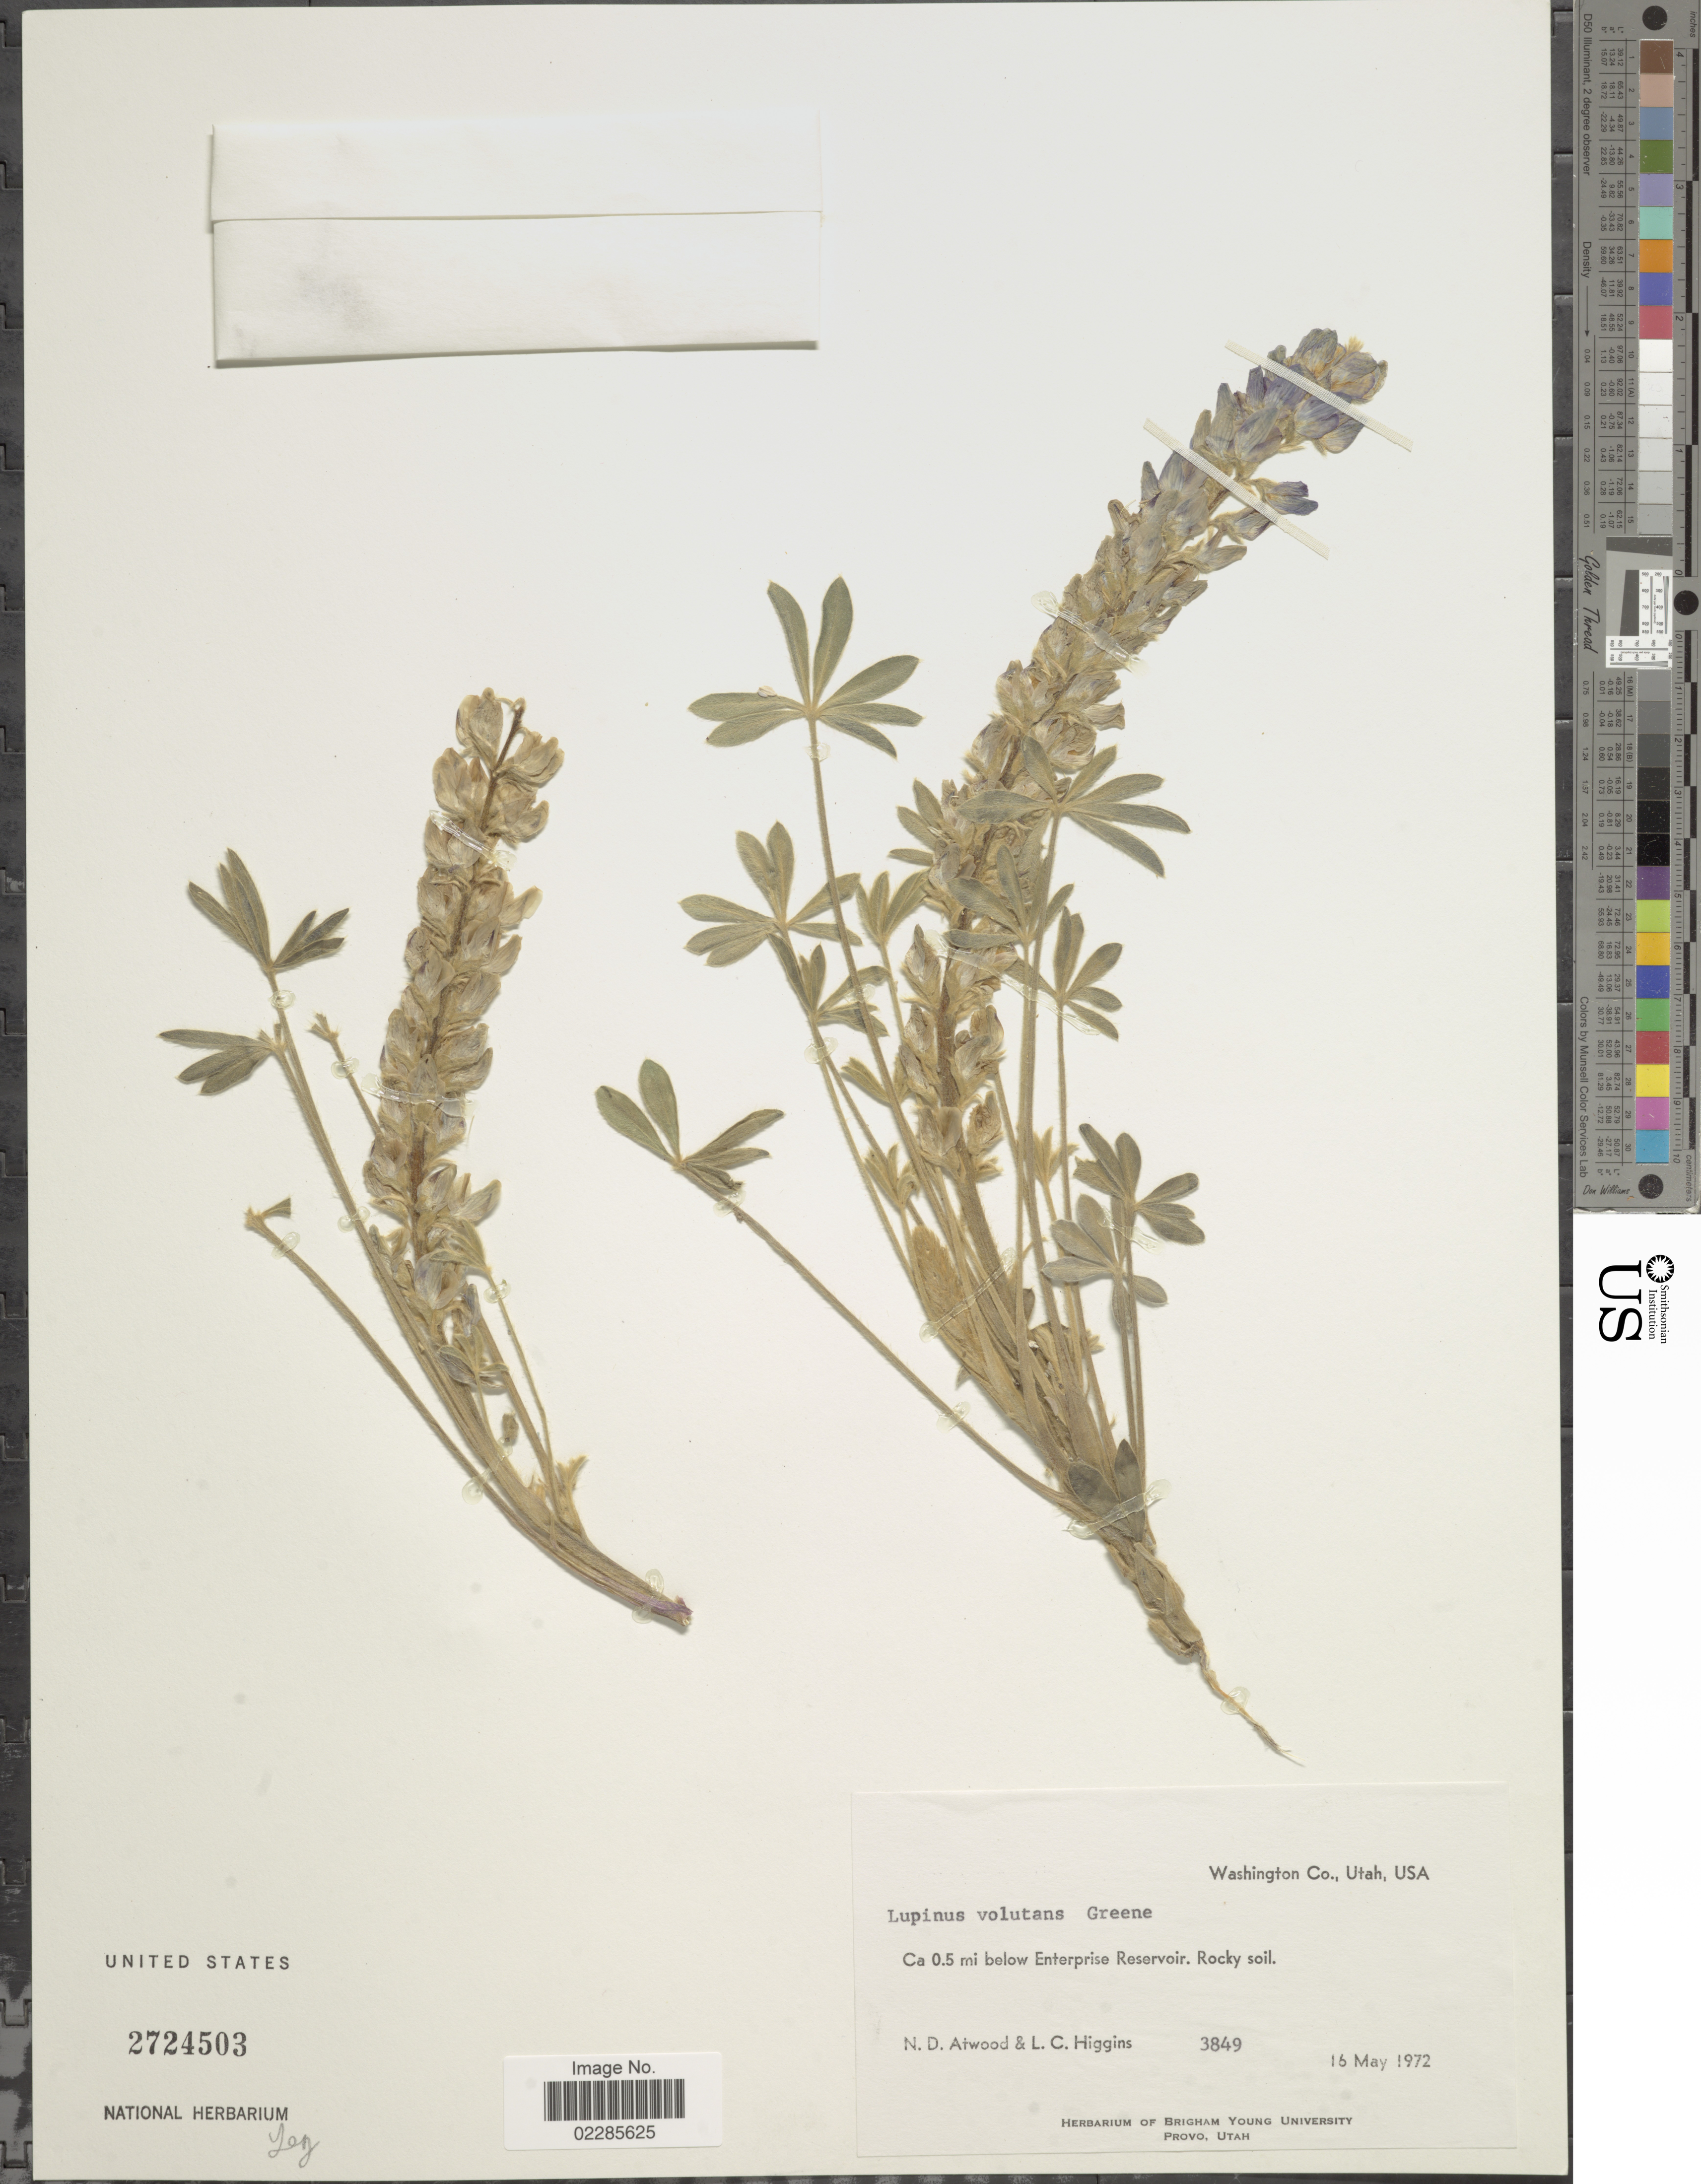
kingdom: Plantae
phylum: Tracheophyta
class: Magnoliopsida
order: Fabales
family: Fabaceae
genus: Lupinus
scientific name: Lupinus lepidus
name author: Douglas ex Lindl.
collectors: N. Atwood & L. Higgins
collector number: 3849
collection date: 1972-05-16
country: United States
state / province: Utah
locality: Washington Co., Utah, Ca. 0.5 mi below Enterprise Reservoir. Rocky soil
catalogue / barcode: US 2724503